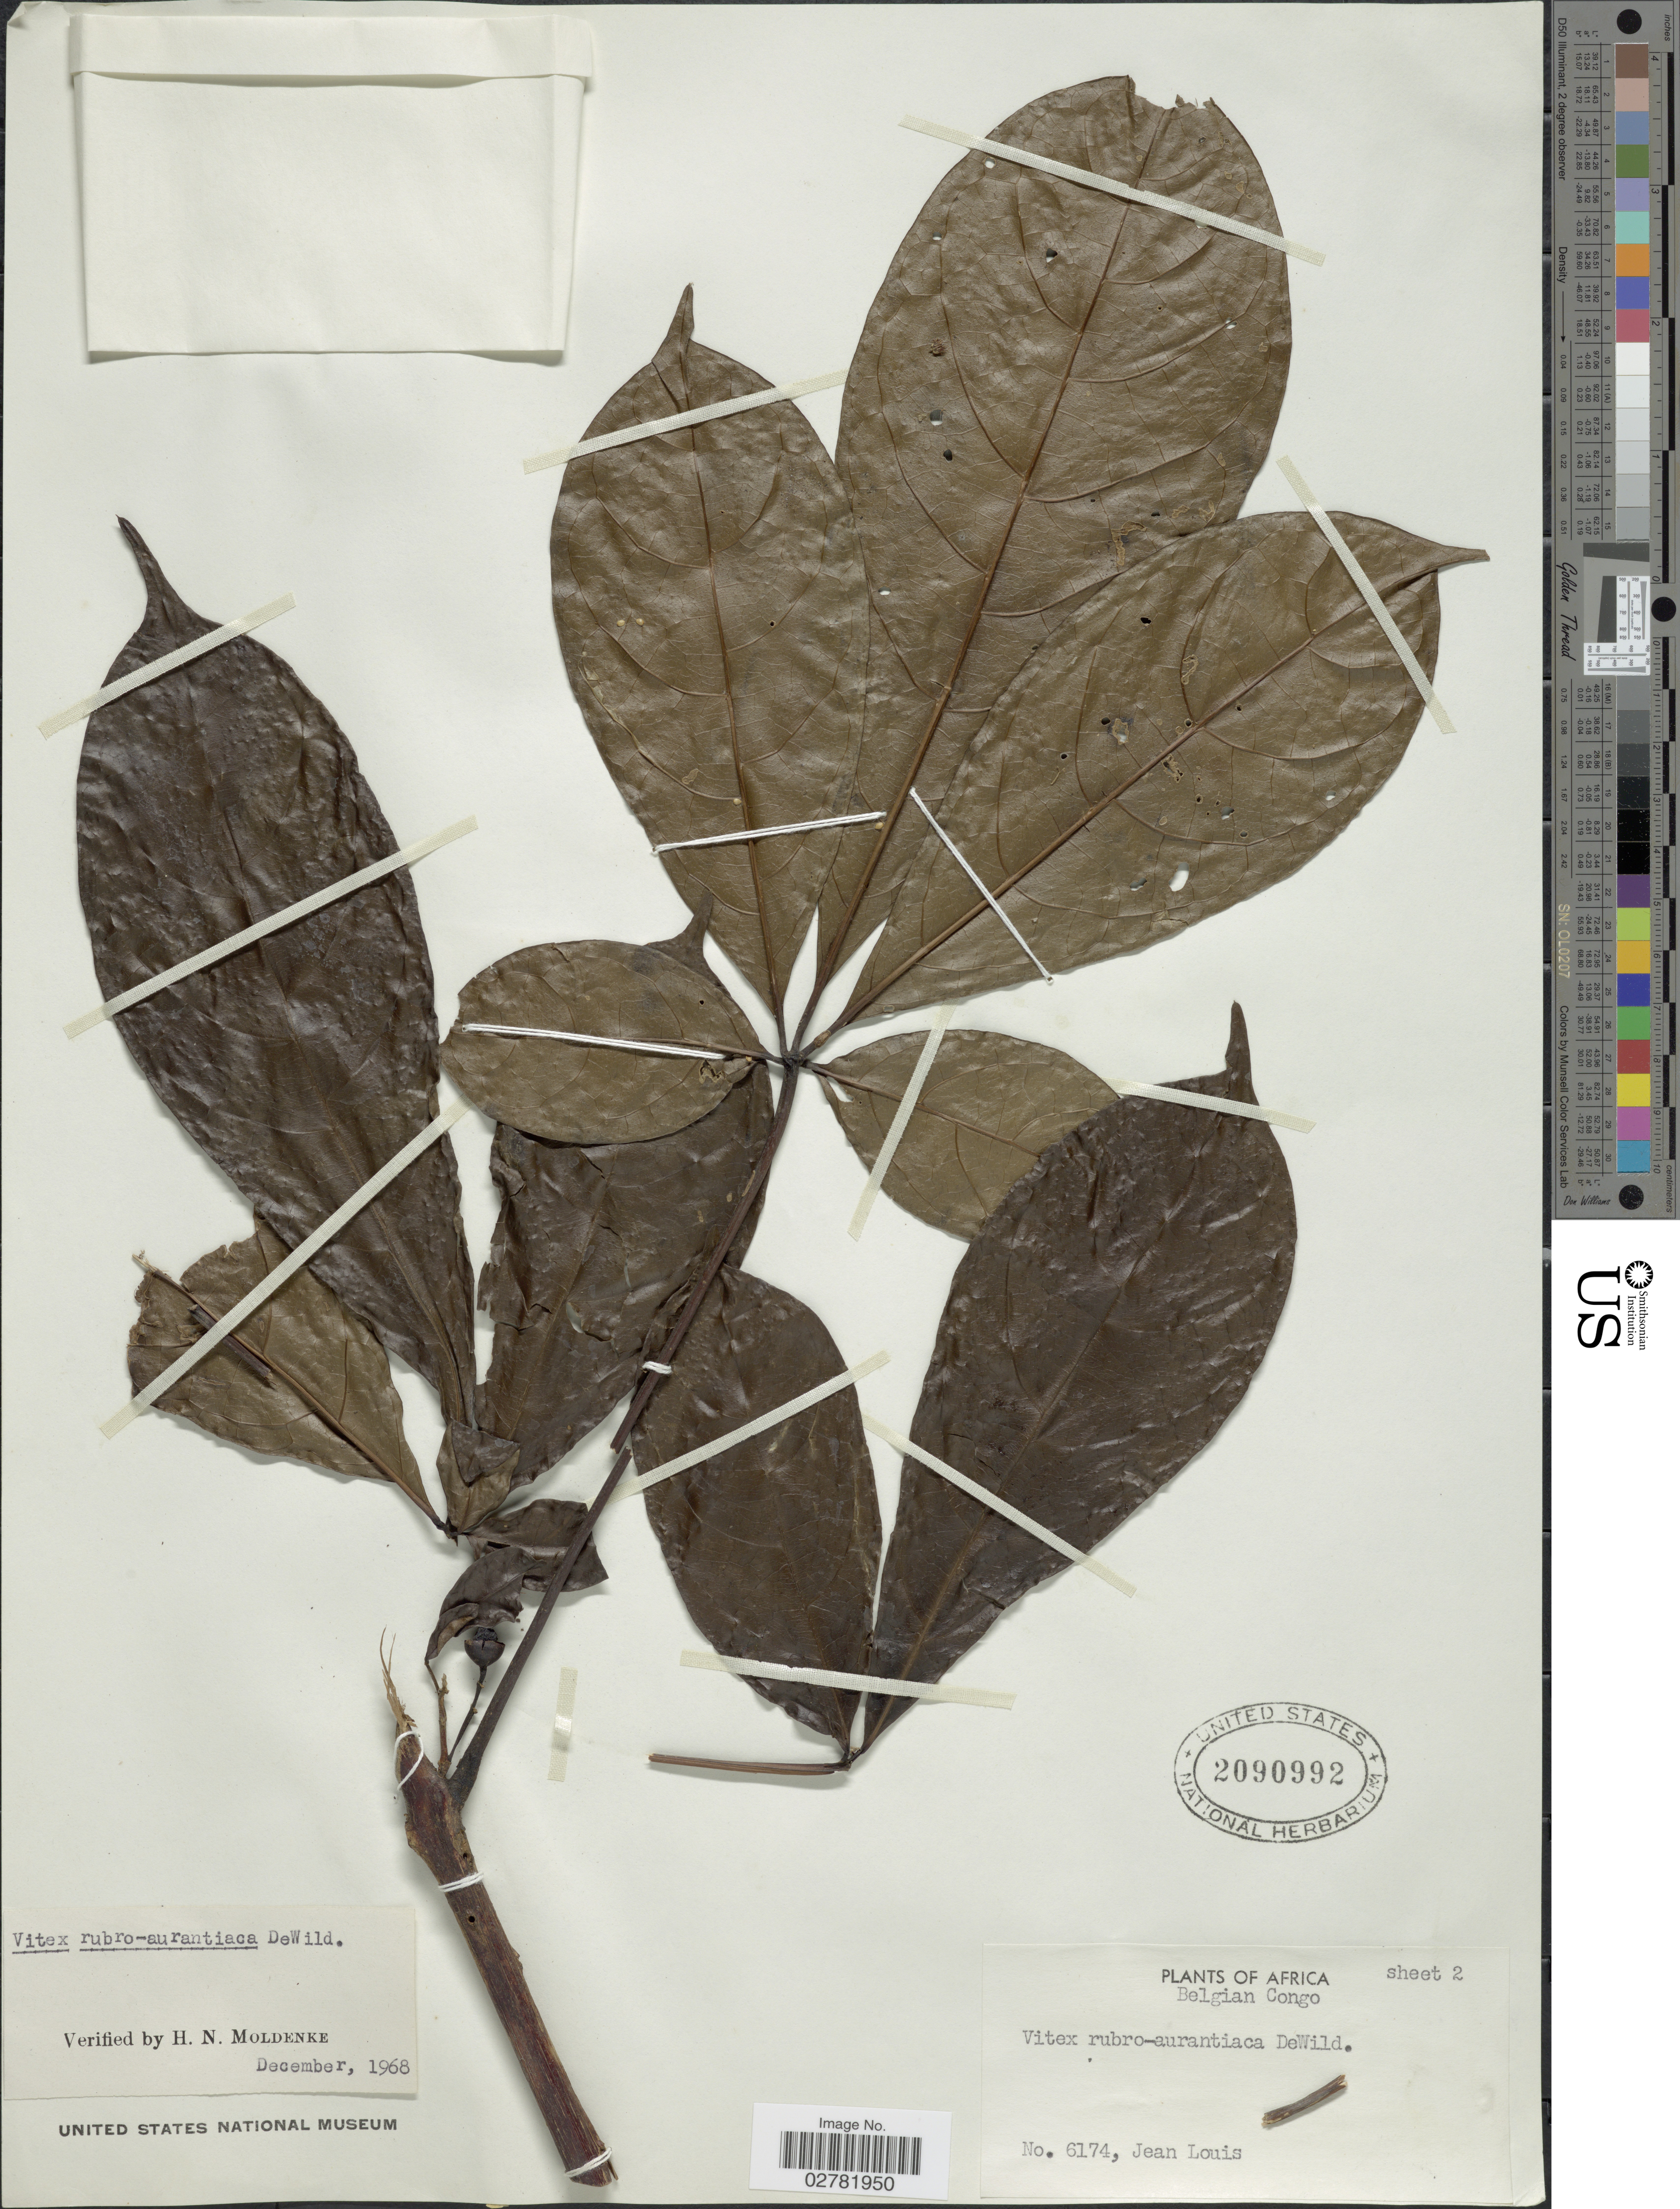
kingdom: Plantae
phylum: Tracheophyta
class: Magnoliopsida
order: Lamiales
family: Lamiaceae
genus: Vitex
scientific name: Vitex rubro-aurantiaca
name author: De Wild.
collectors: J. Louis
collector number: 6174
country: Congo, Democratic Republic of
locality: Belgian Congo.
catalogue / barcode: US 2090992